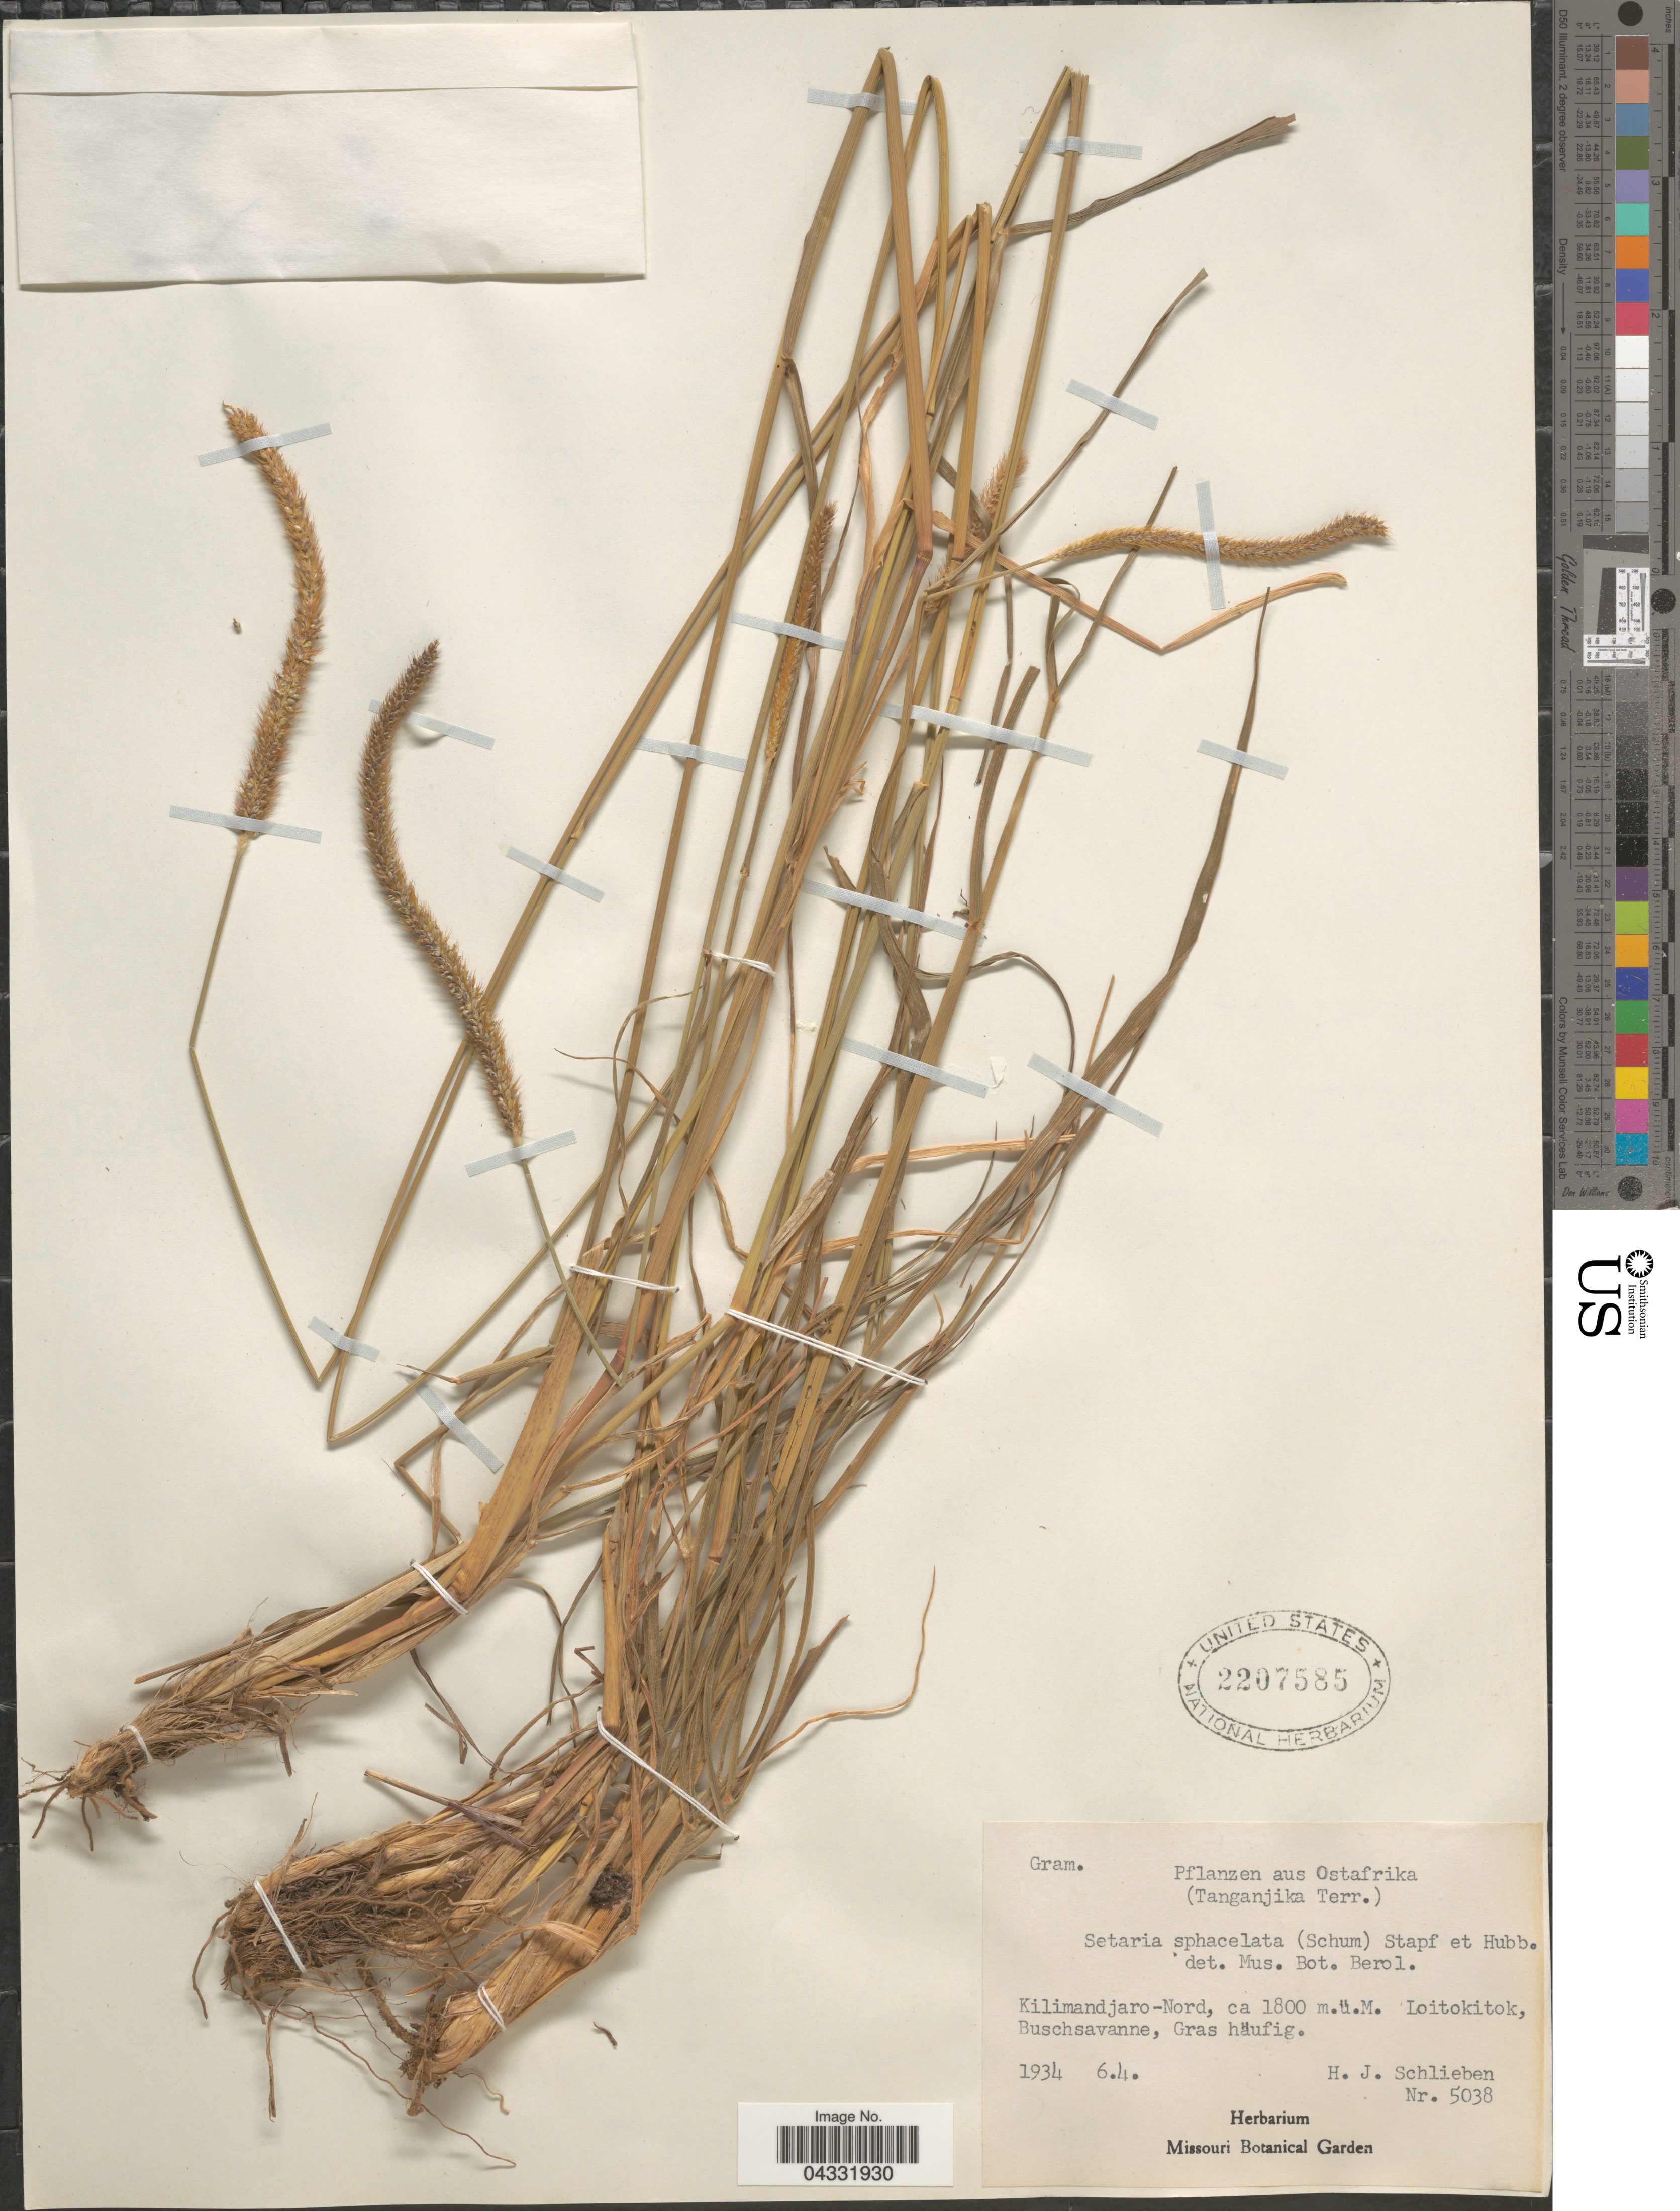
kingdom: Plantae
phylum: Tracheophyta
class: Liliopsida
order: Poales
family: Poaceae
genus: Setaria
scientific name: Setaria sphacelata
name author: (Schumach.) Stapf & Hubb. ex Moss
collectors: H. J. Schlieben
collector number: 5038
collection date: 1934-06-04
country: Tanzania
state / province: Kilimanjaro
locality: Pflanzen aus Ostafrica. (Tanganjika Terr.) Kilimandjaro-Nord. Loitokitok, Buschsavanne.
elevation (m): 1800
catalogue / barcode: US 2207584